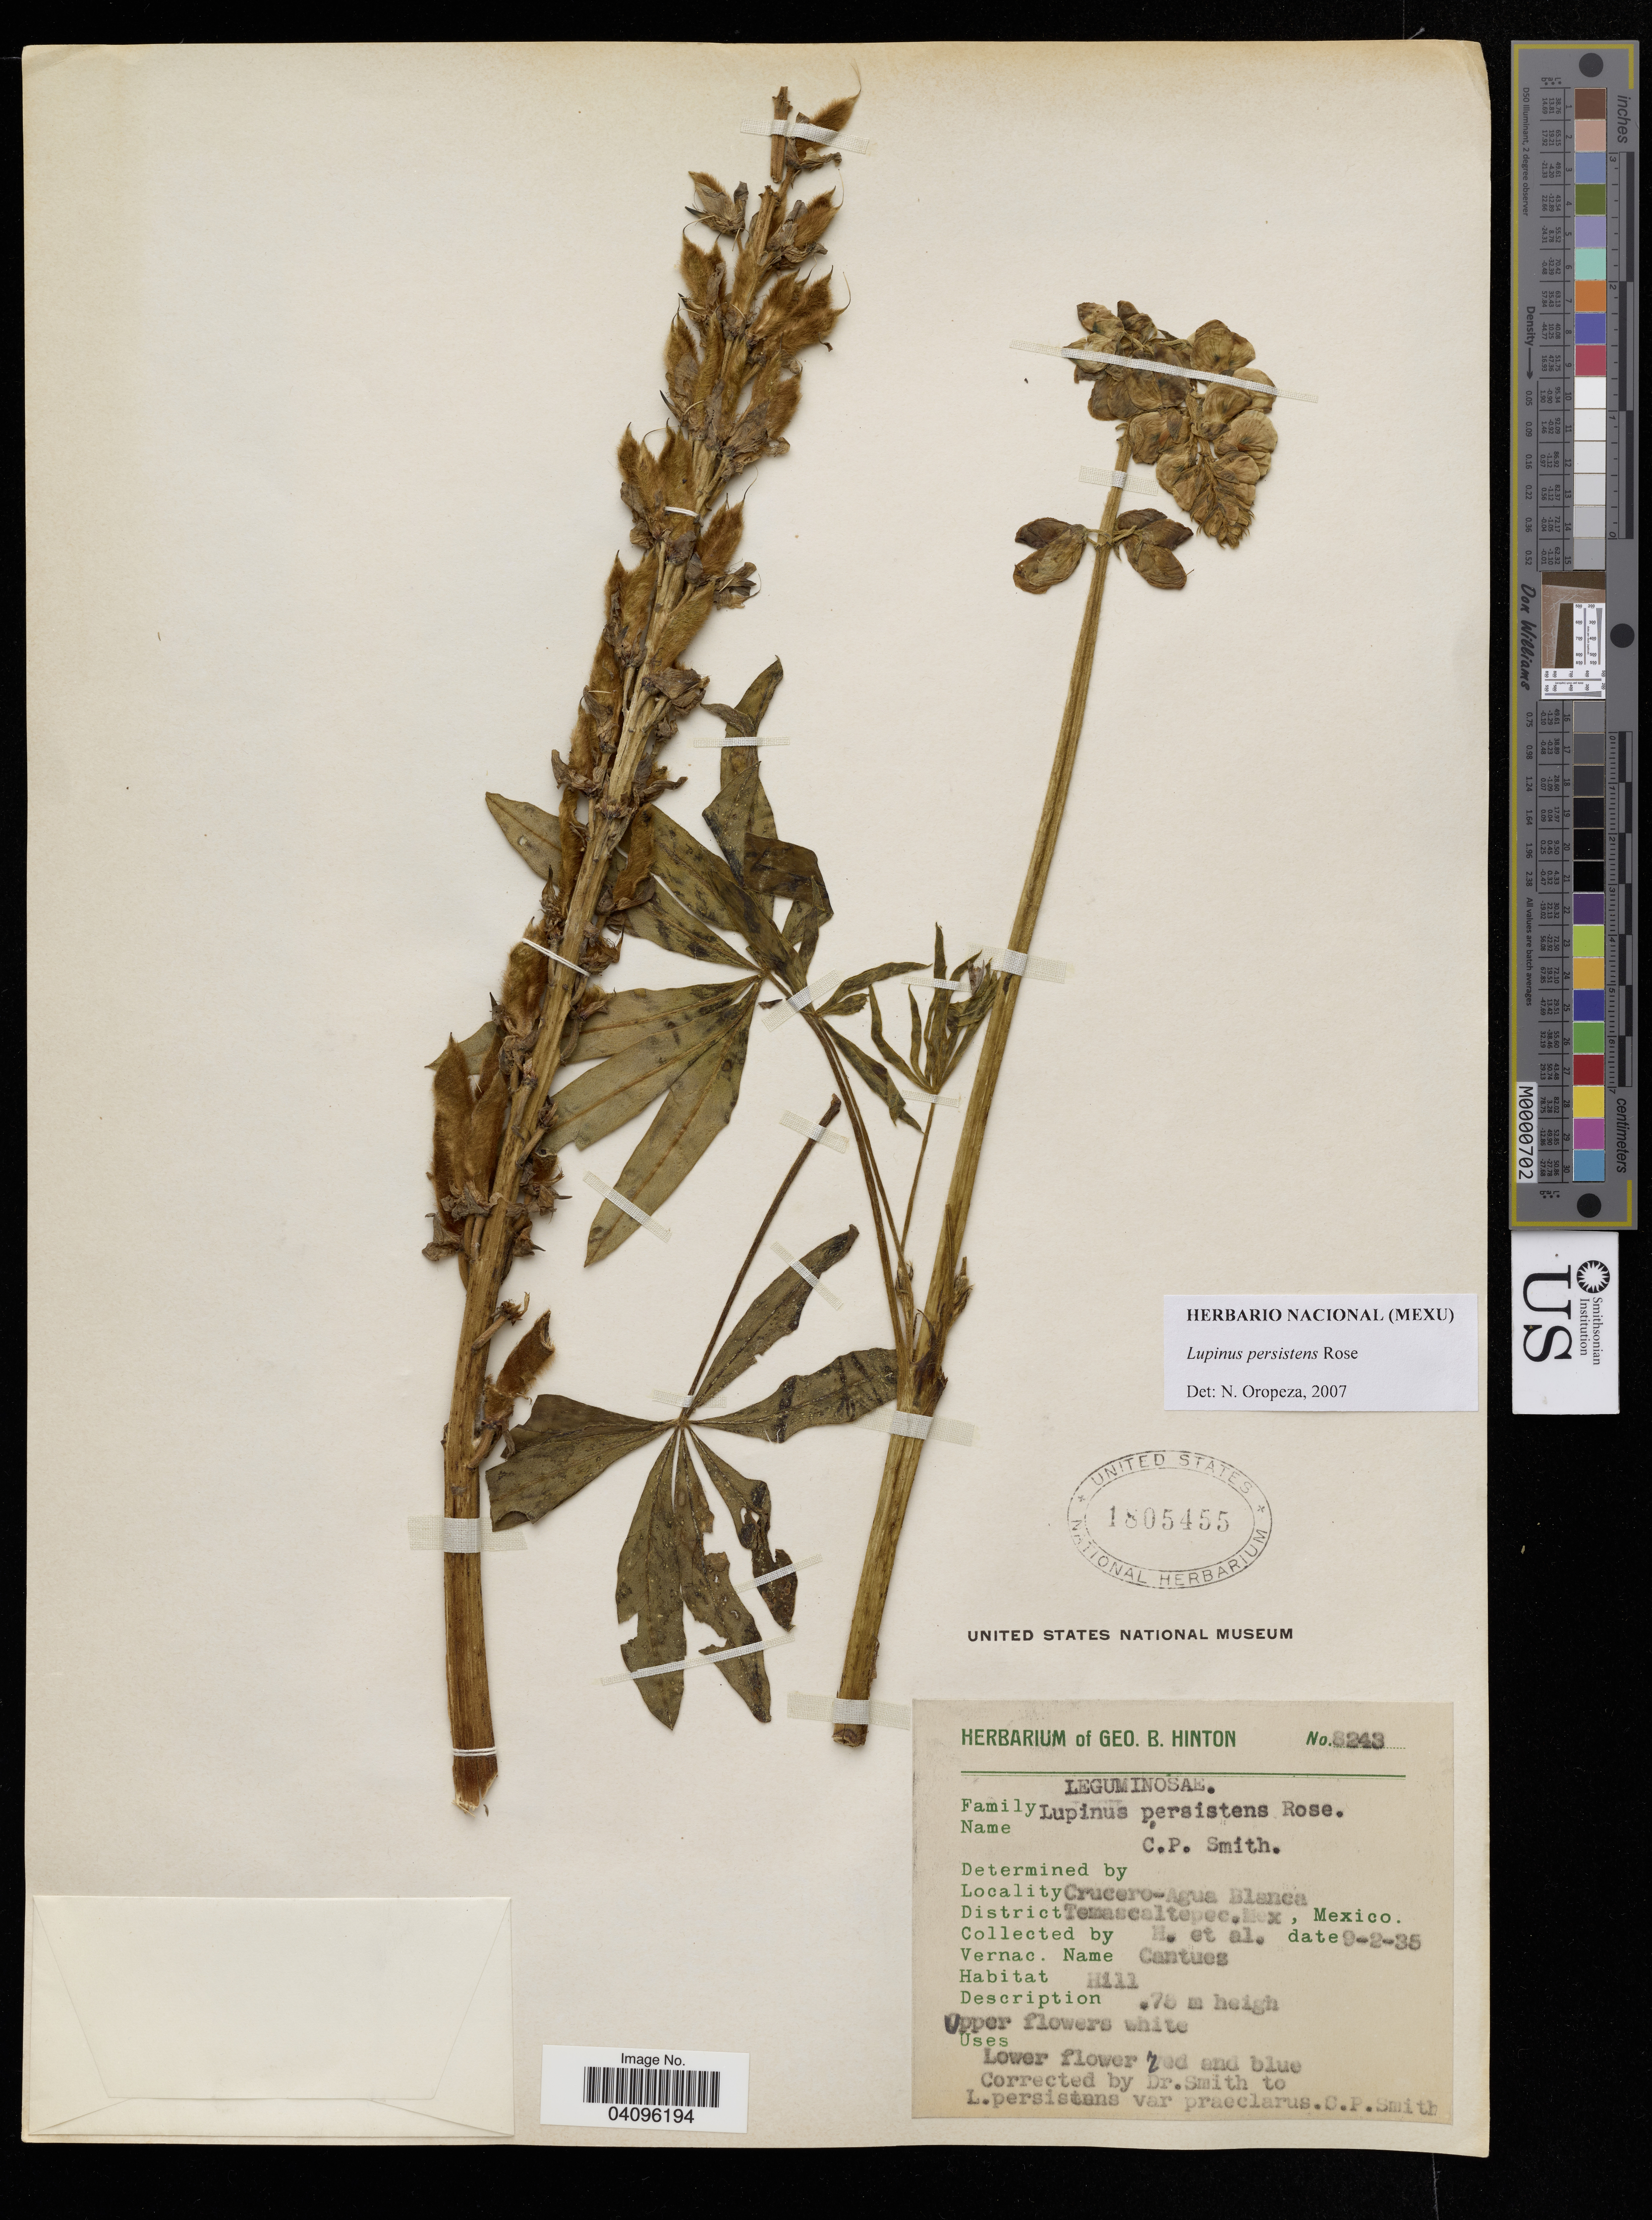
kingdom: Plantae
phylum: Tracheophyta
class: Magnoliopsida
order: Fabales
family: Fabaceae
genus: Lupinus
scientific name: Lupinus persistens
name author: Rose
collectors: H. et al.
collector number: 8243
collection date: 1935-02-09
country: Mexico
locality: Crucero-Agua Blanca, Temascaltepec.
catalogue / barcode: US 1805455